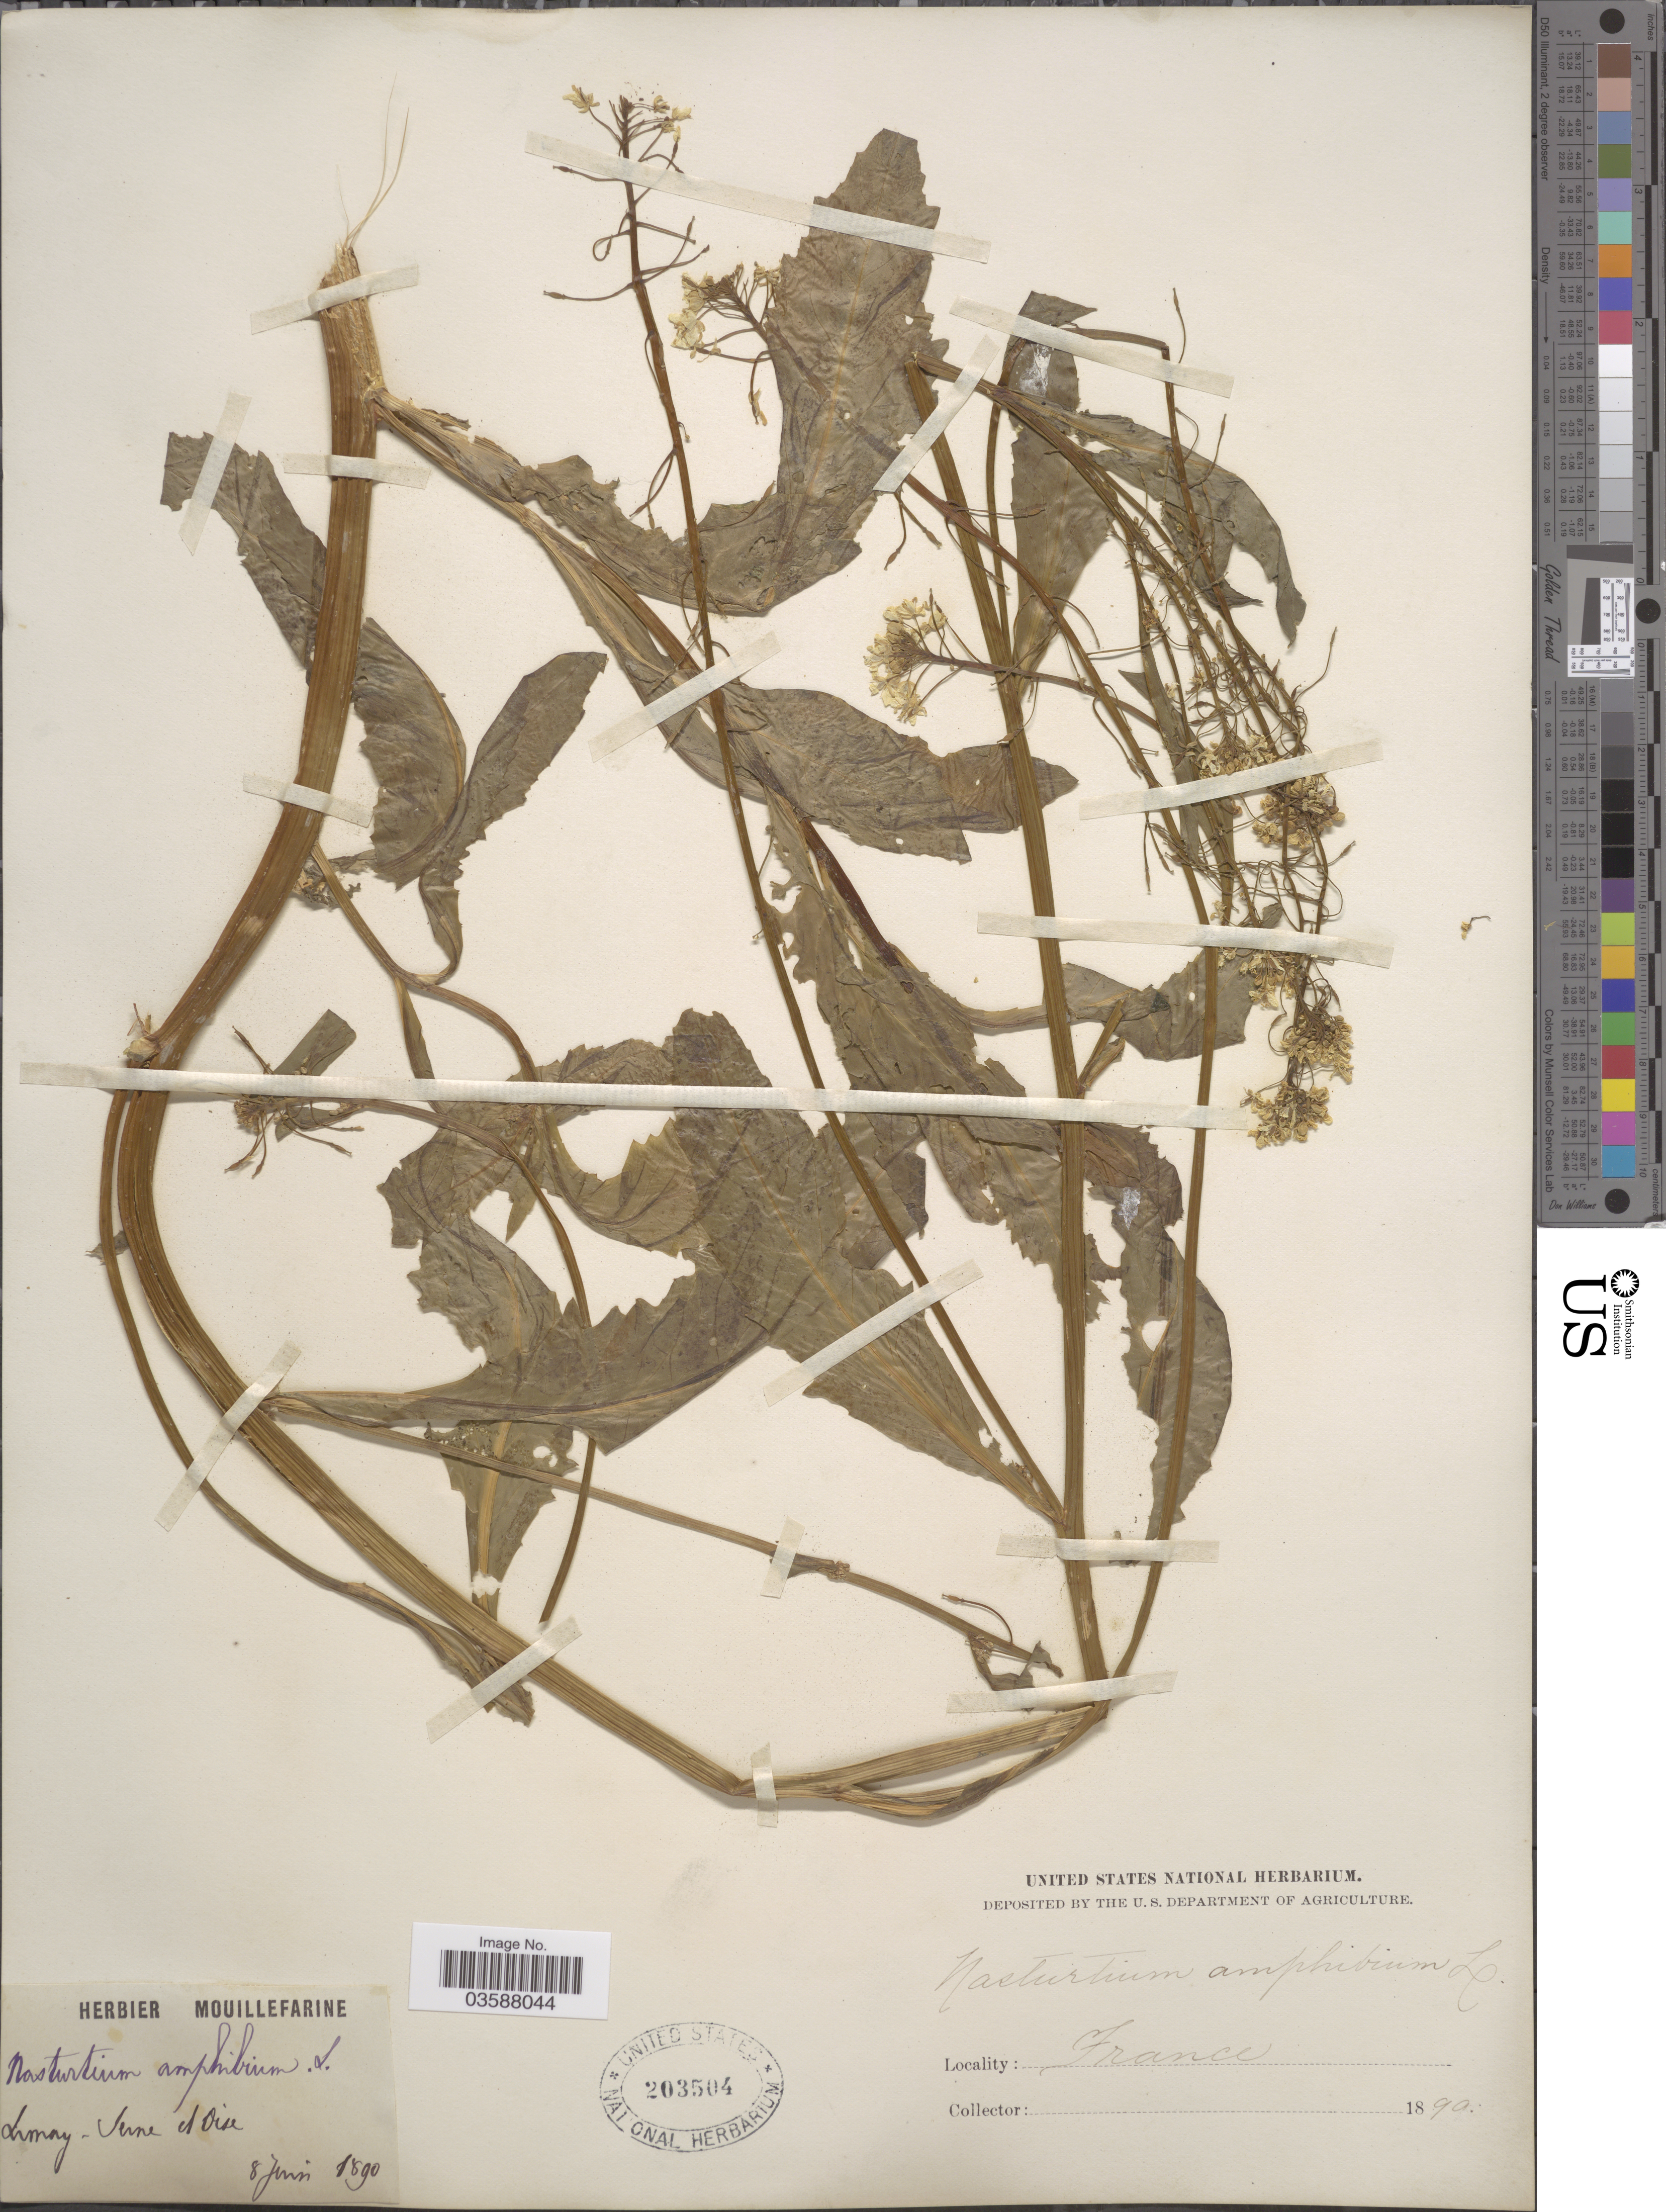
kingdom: Plantae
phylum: Tracheophyta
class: Magnoliopsida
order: Brassicales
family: Brassicaceae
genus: Rorippa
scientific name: Rorippa amphibia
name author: (L.) Besser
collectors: ex herb. Mouillefarine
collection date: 1890-06-08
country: France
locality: Limay - Seine et Oise.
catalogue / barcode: US 203504